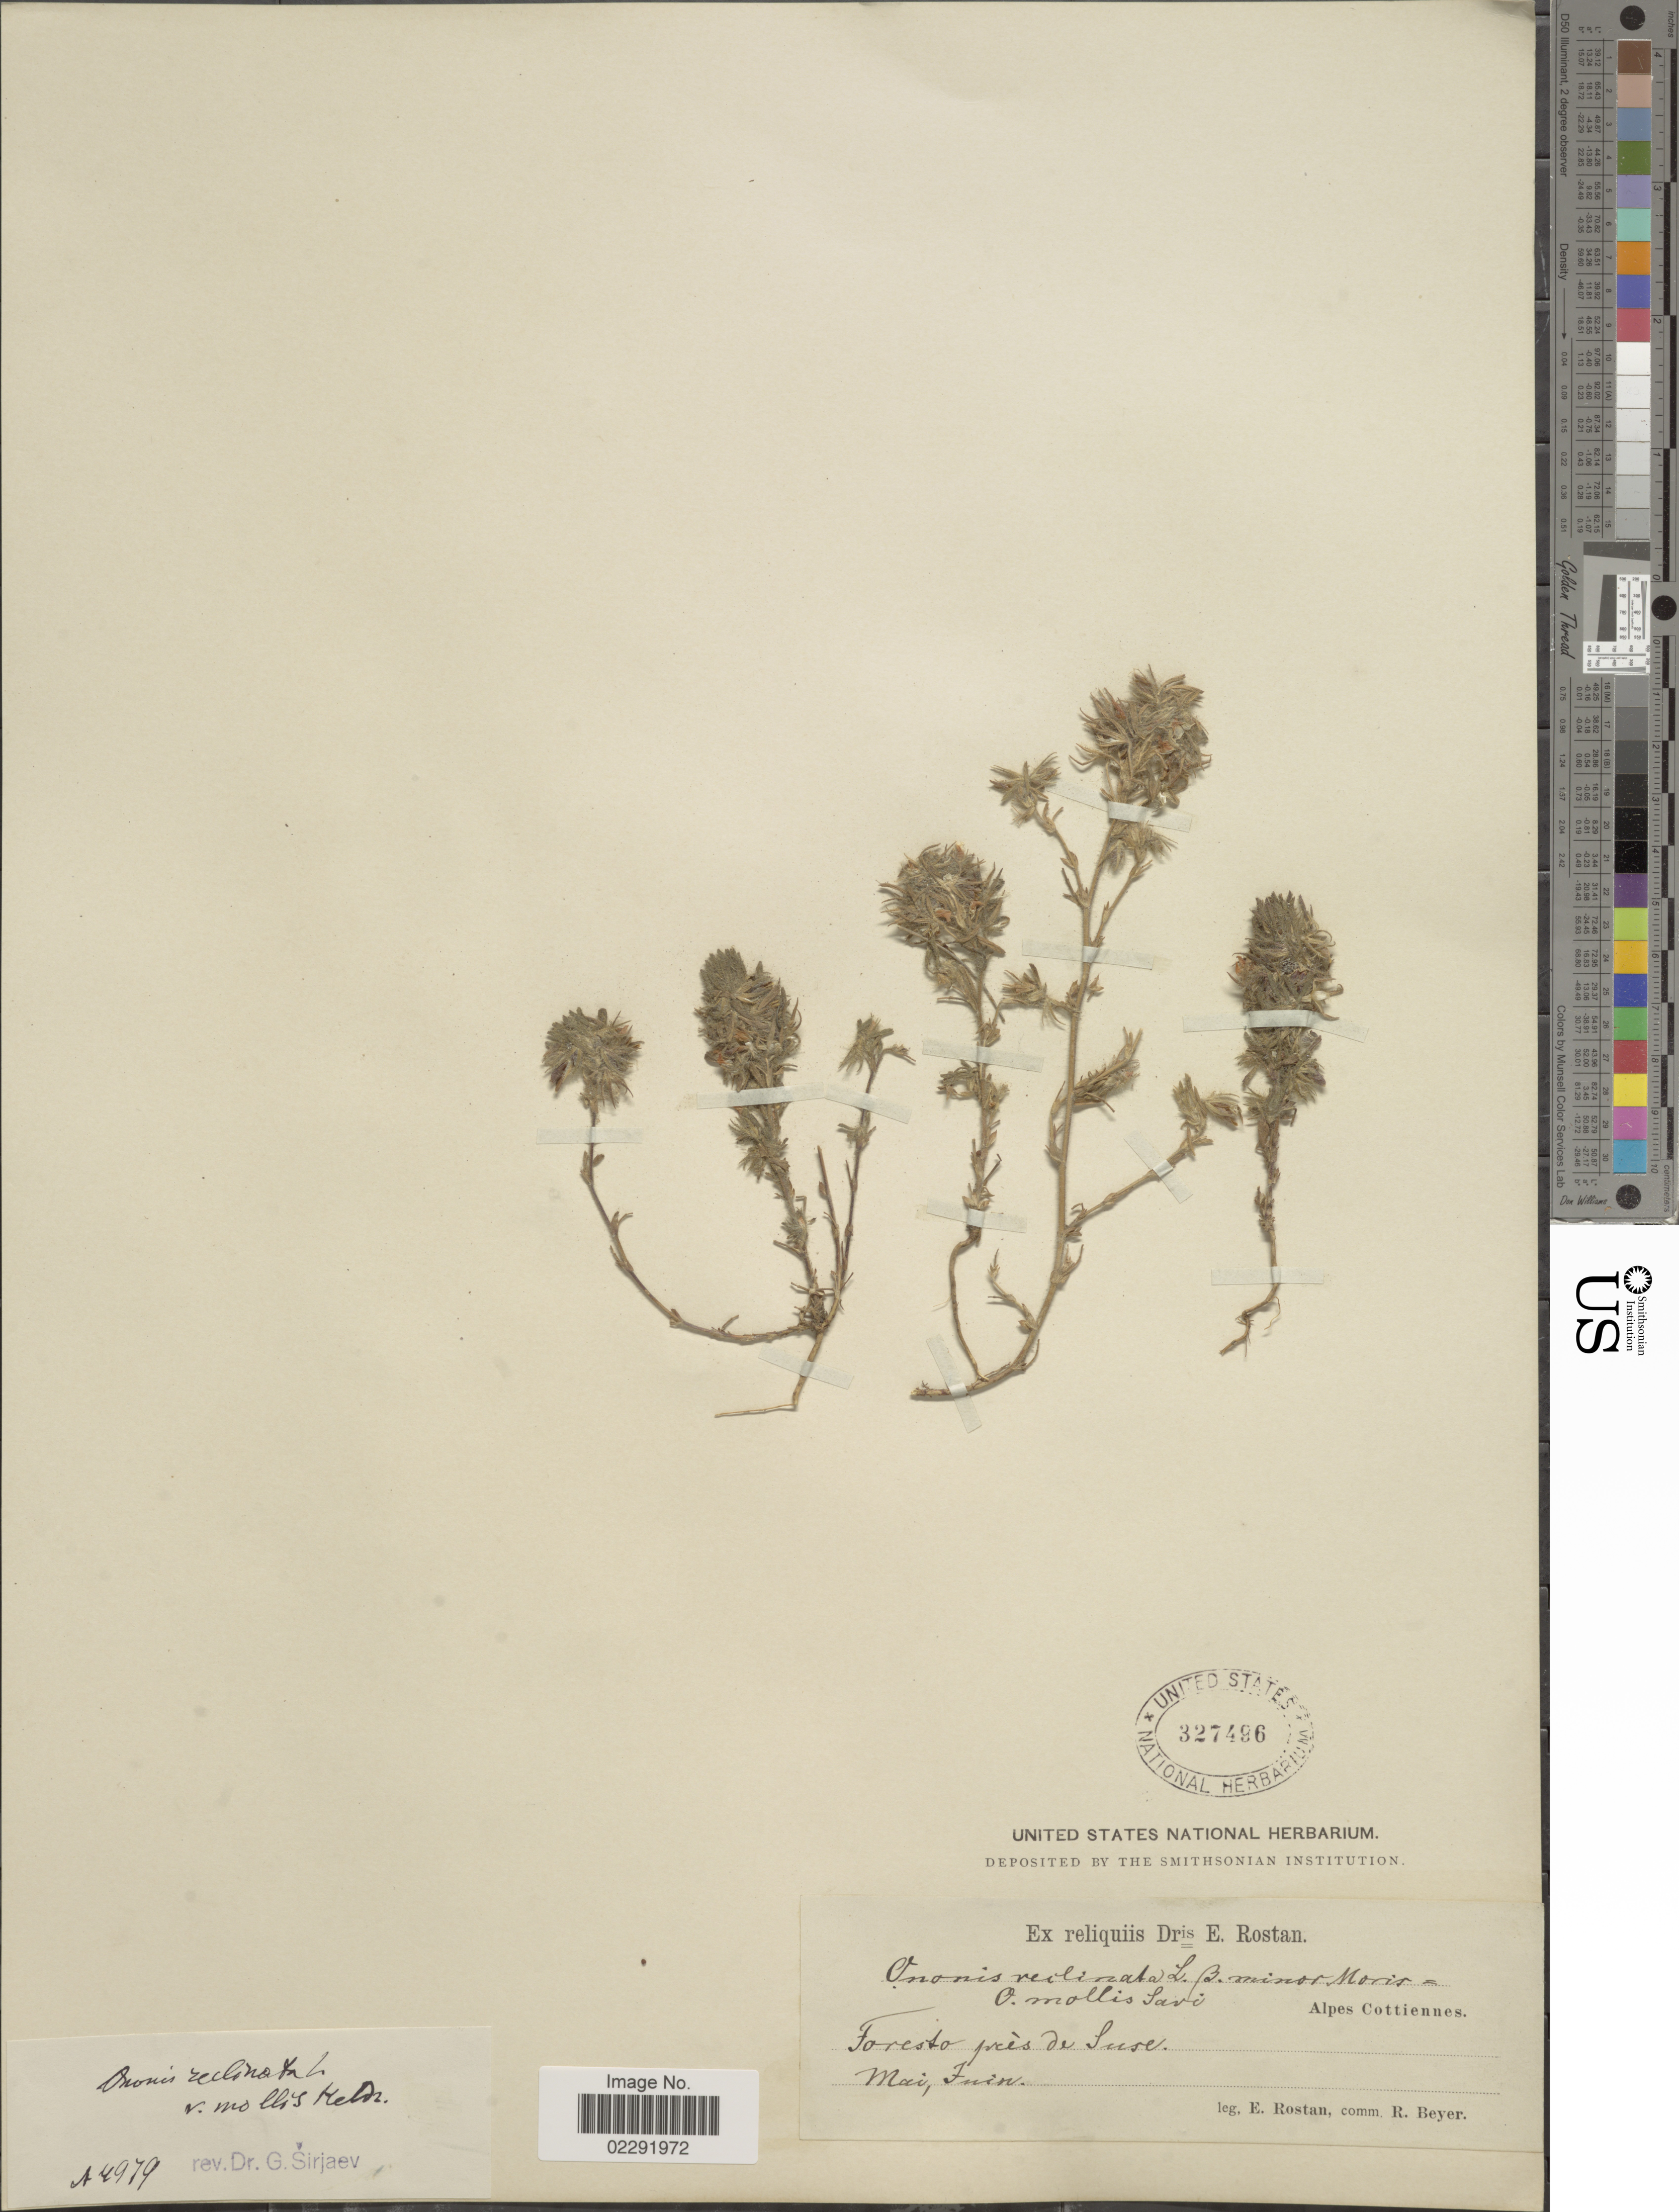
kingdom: Plantae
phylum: Tracheophyta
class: Magnoliopsida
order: Fabales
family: Fabaceae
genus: Ononis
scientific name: Ononis reclinata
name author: L.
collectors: E. Rostan & R. Beyer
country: France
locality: Ex reliquiss, Alpes Cottiennes, Foresto pres de Suse. [interpreted]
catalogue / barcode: US 327496